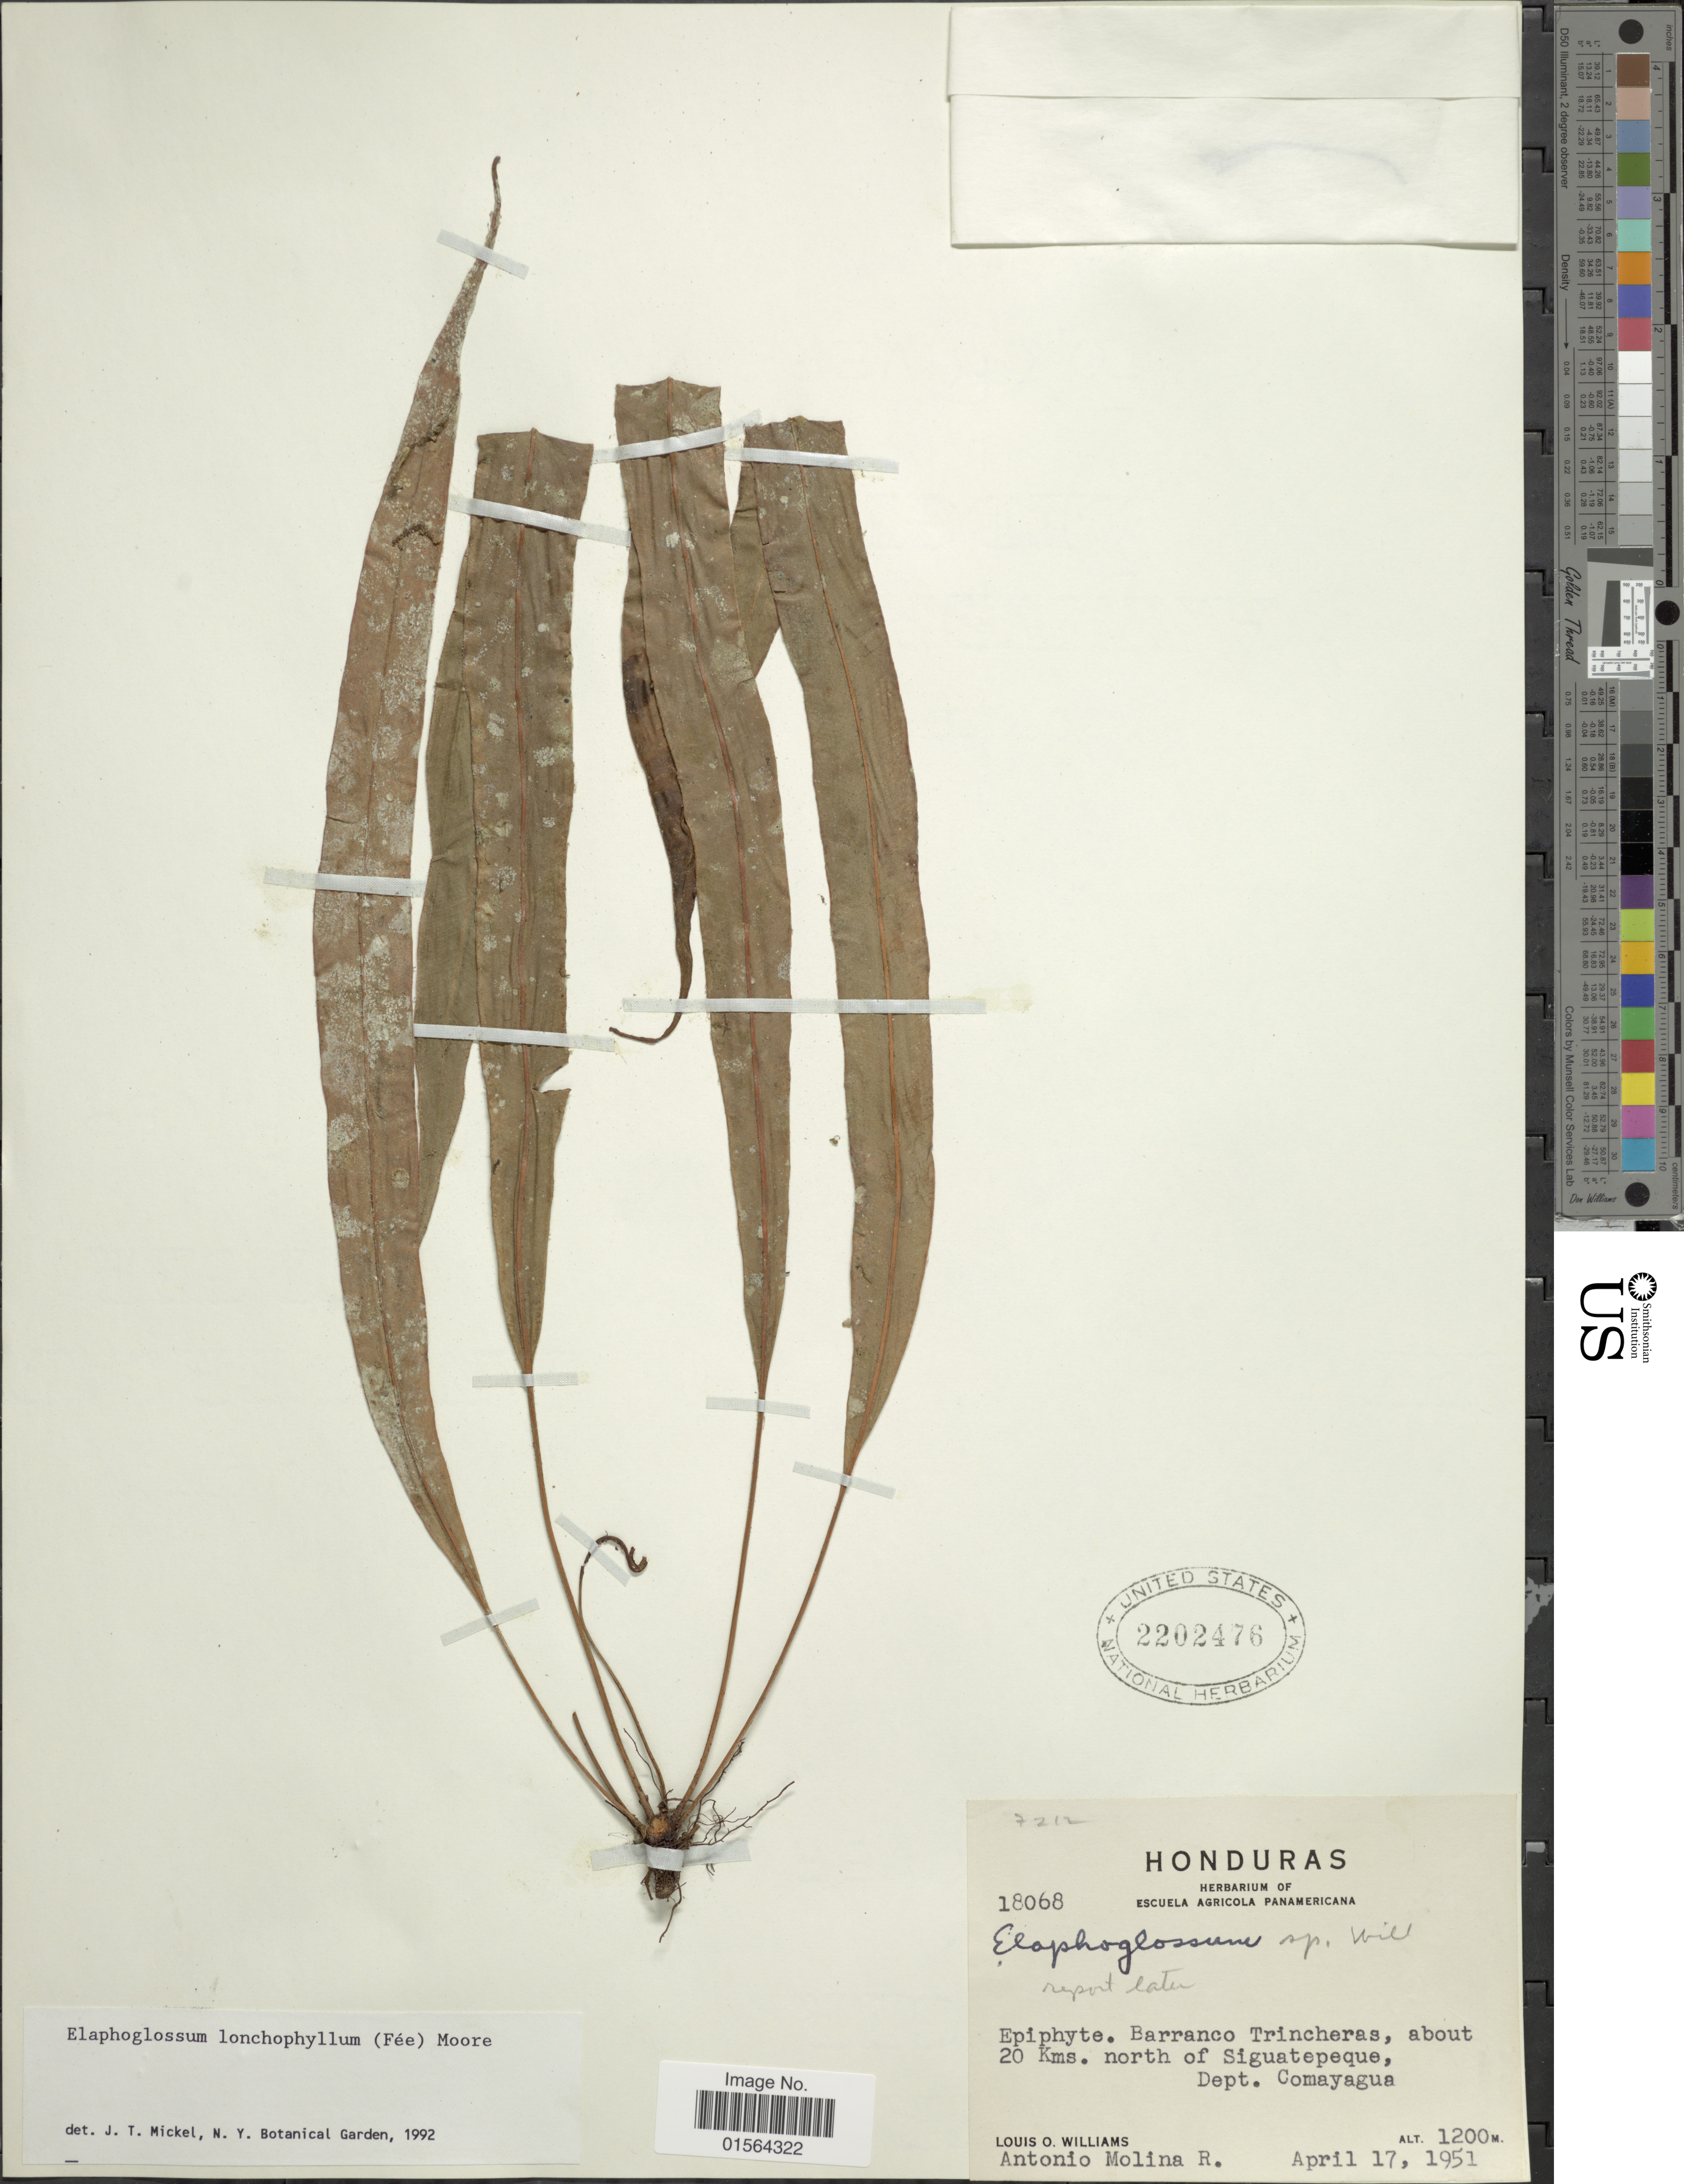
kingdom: Plantae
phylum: Tracheophyta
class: Polypodiopsida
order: Polypodiales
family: Dryopteridaceae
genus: Elaphoglossum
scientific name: Elaphoglossum lonchophyllum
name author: (Fée) T. Moore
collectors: L. O. Williams & A. Molina R.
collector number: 18068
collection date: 1951-04-17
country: Honduras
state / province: Comayagua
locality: Barranco Trincheras, about 20 kms. north of Siguatepeque, Dept. Comayagua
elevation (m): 1200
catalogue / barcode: US 2202476